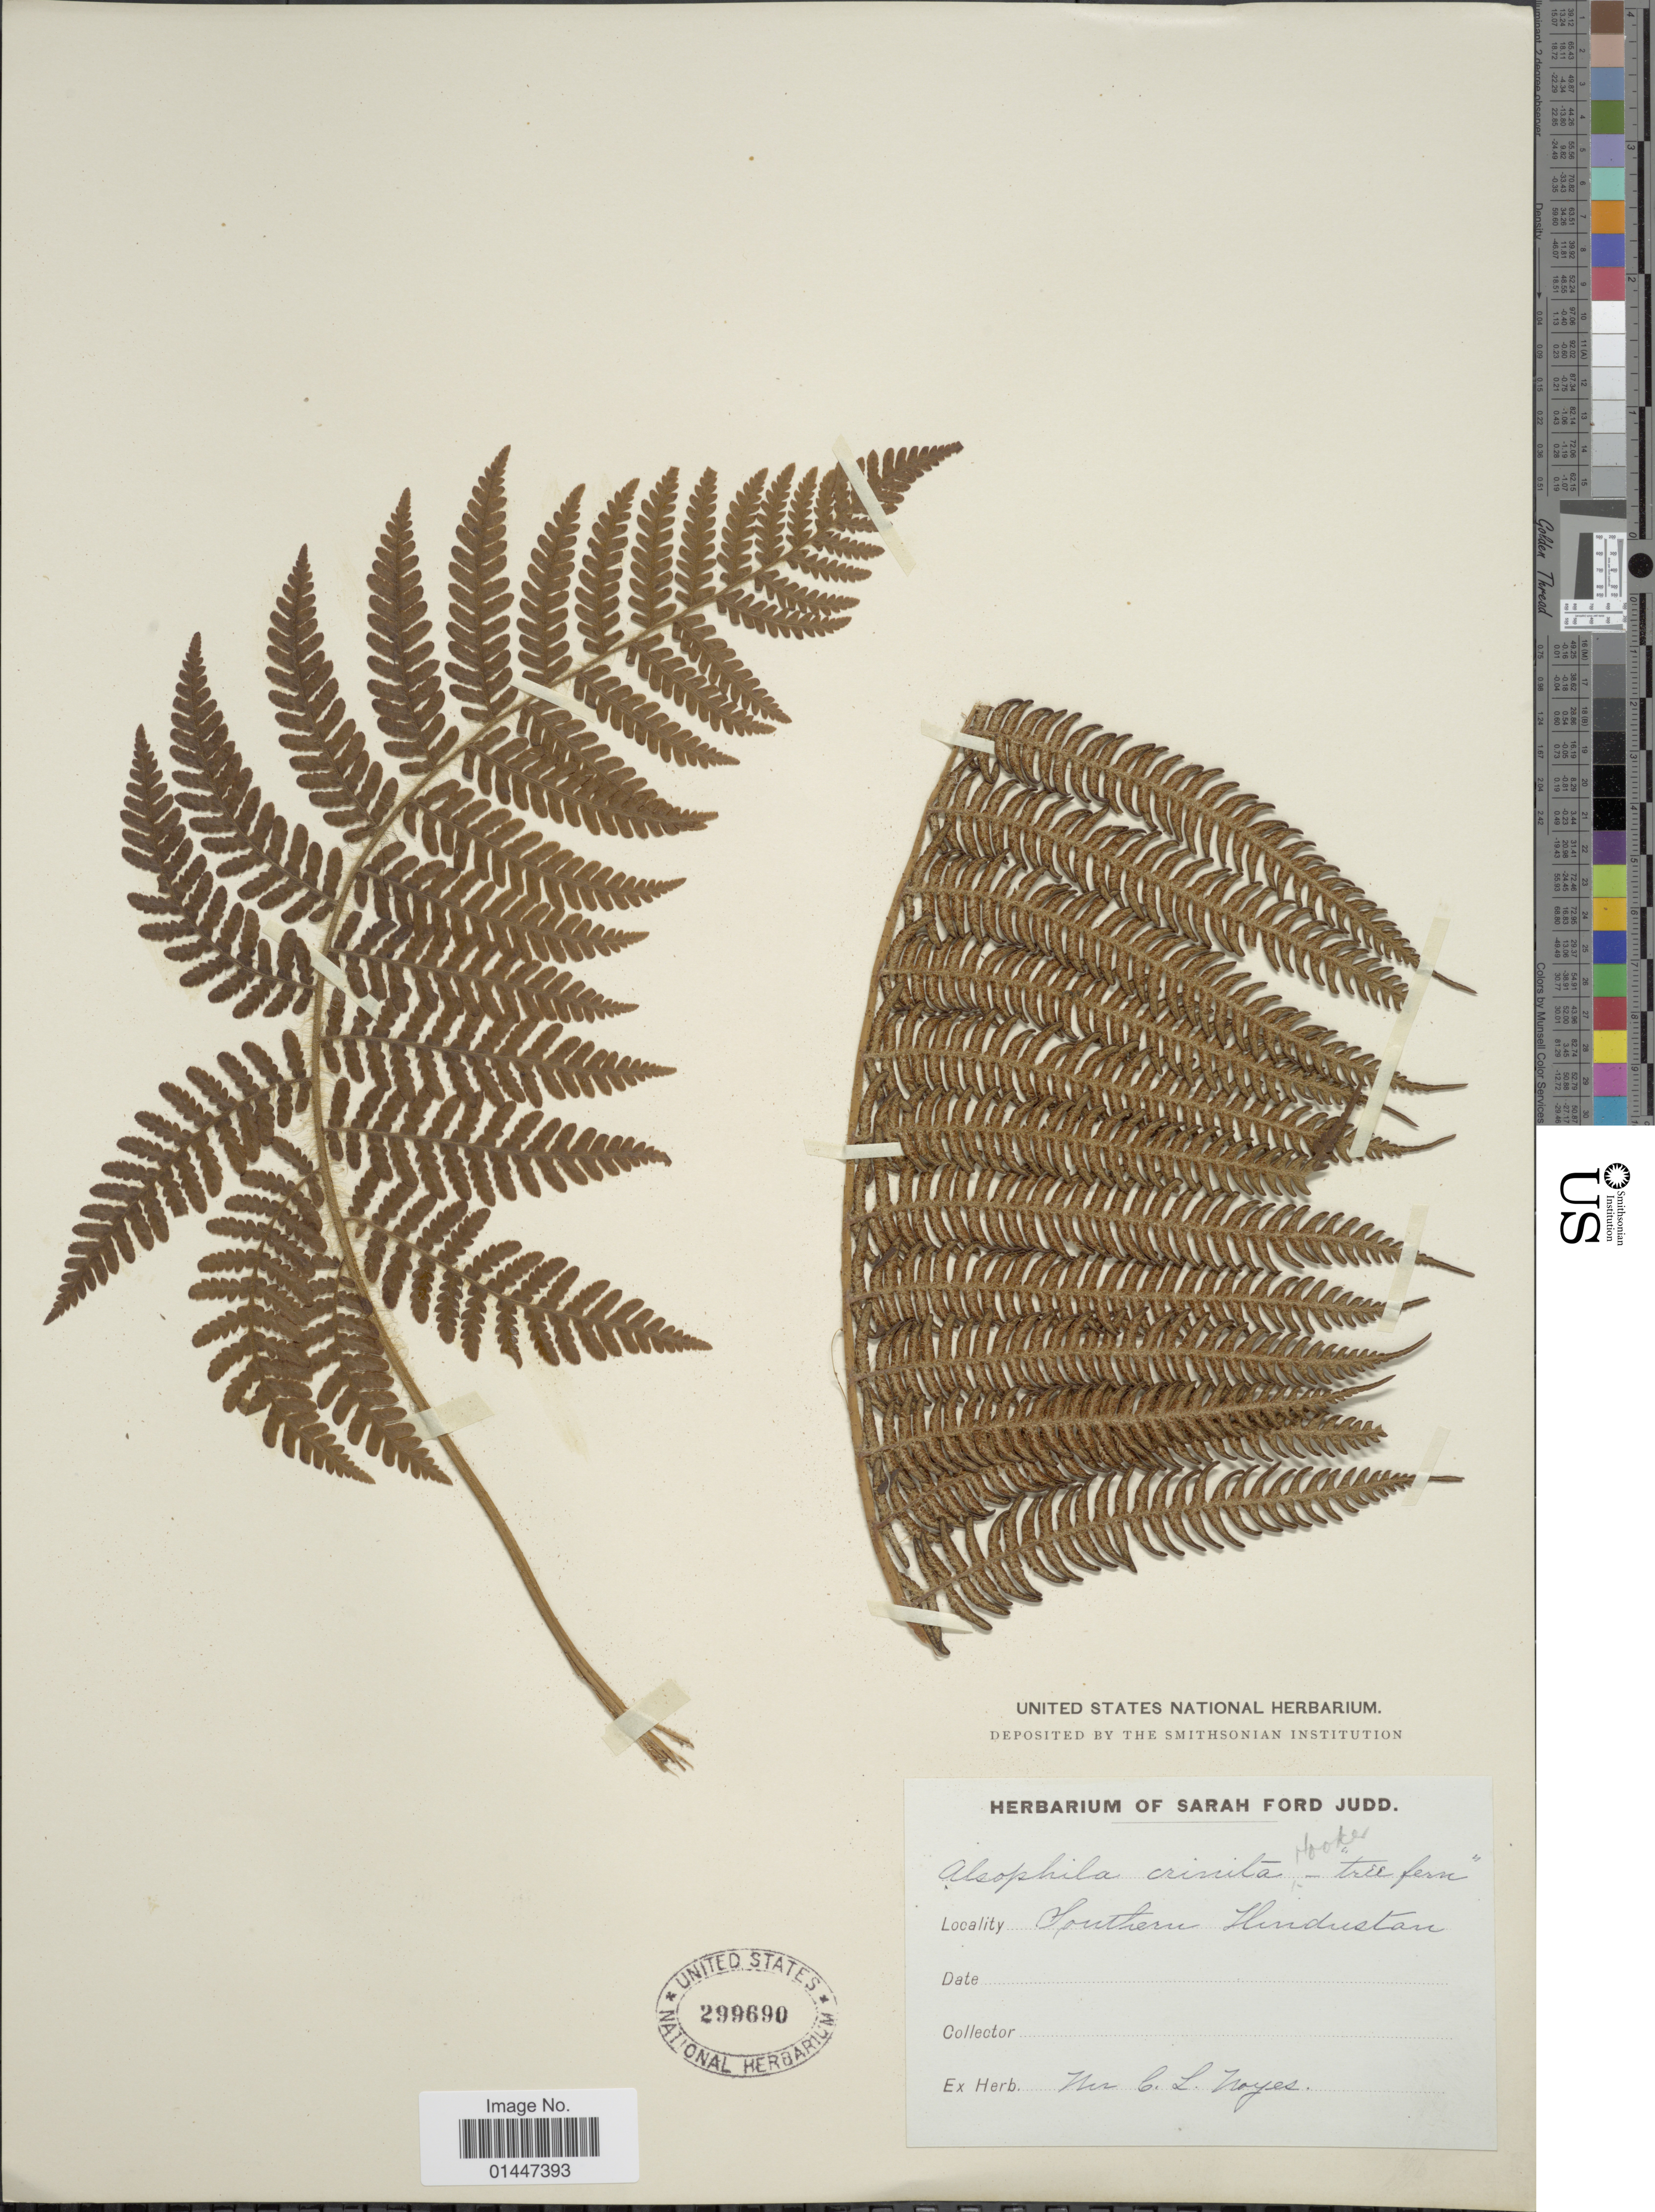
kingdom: Plantae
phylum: Tracheophyta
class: Polypodiopsida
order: Cyatheales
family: Cyatheaceae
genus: Sphaeropteris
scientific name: Sphaeropteris crinita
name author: (Hook.) R.M. Tryon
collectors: ex herb. C. L. Noyes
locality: Southern Hindustan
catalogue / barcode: US 299690